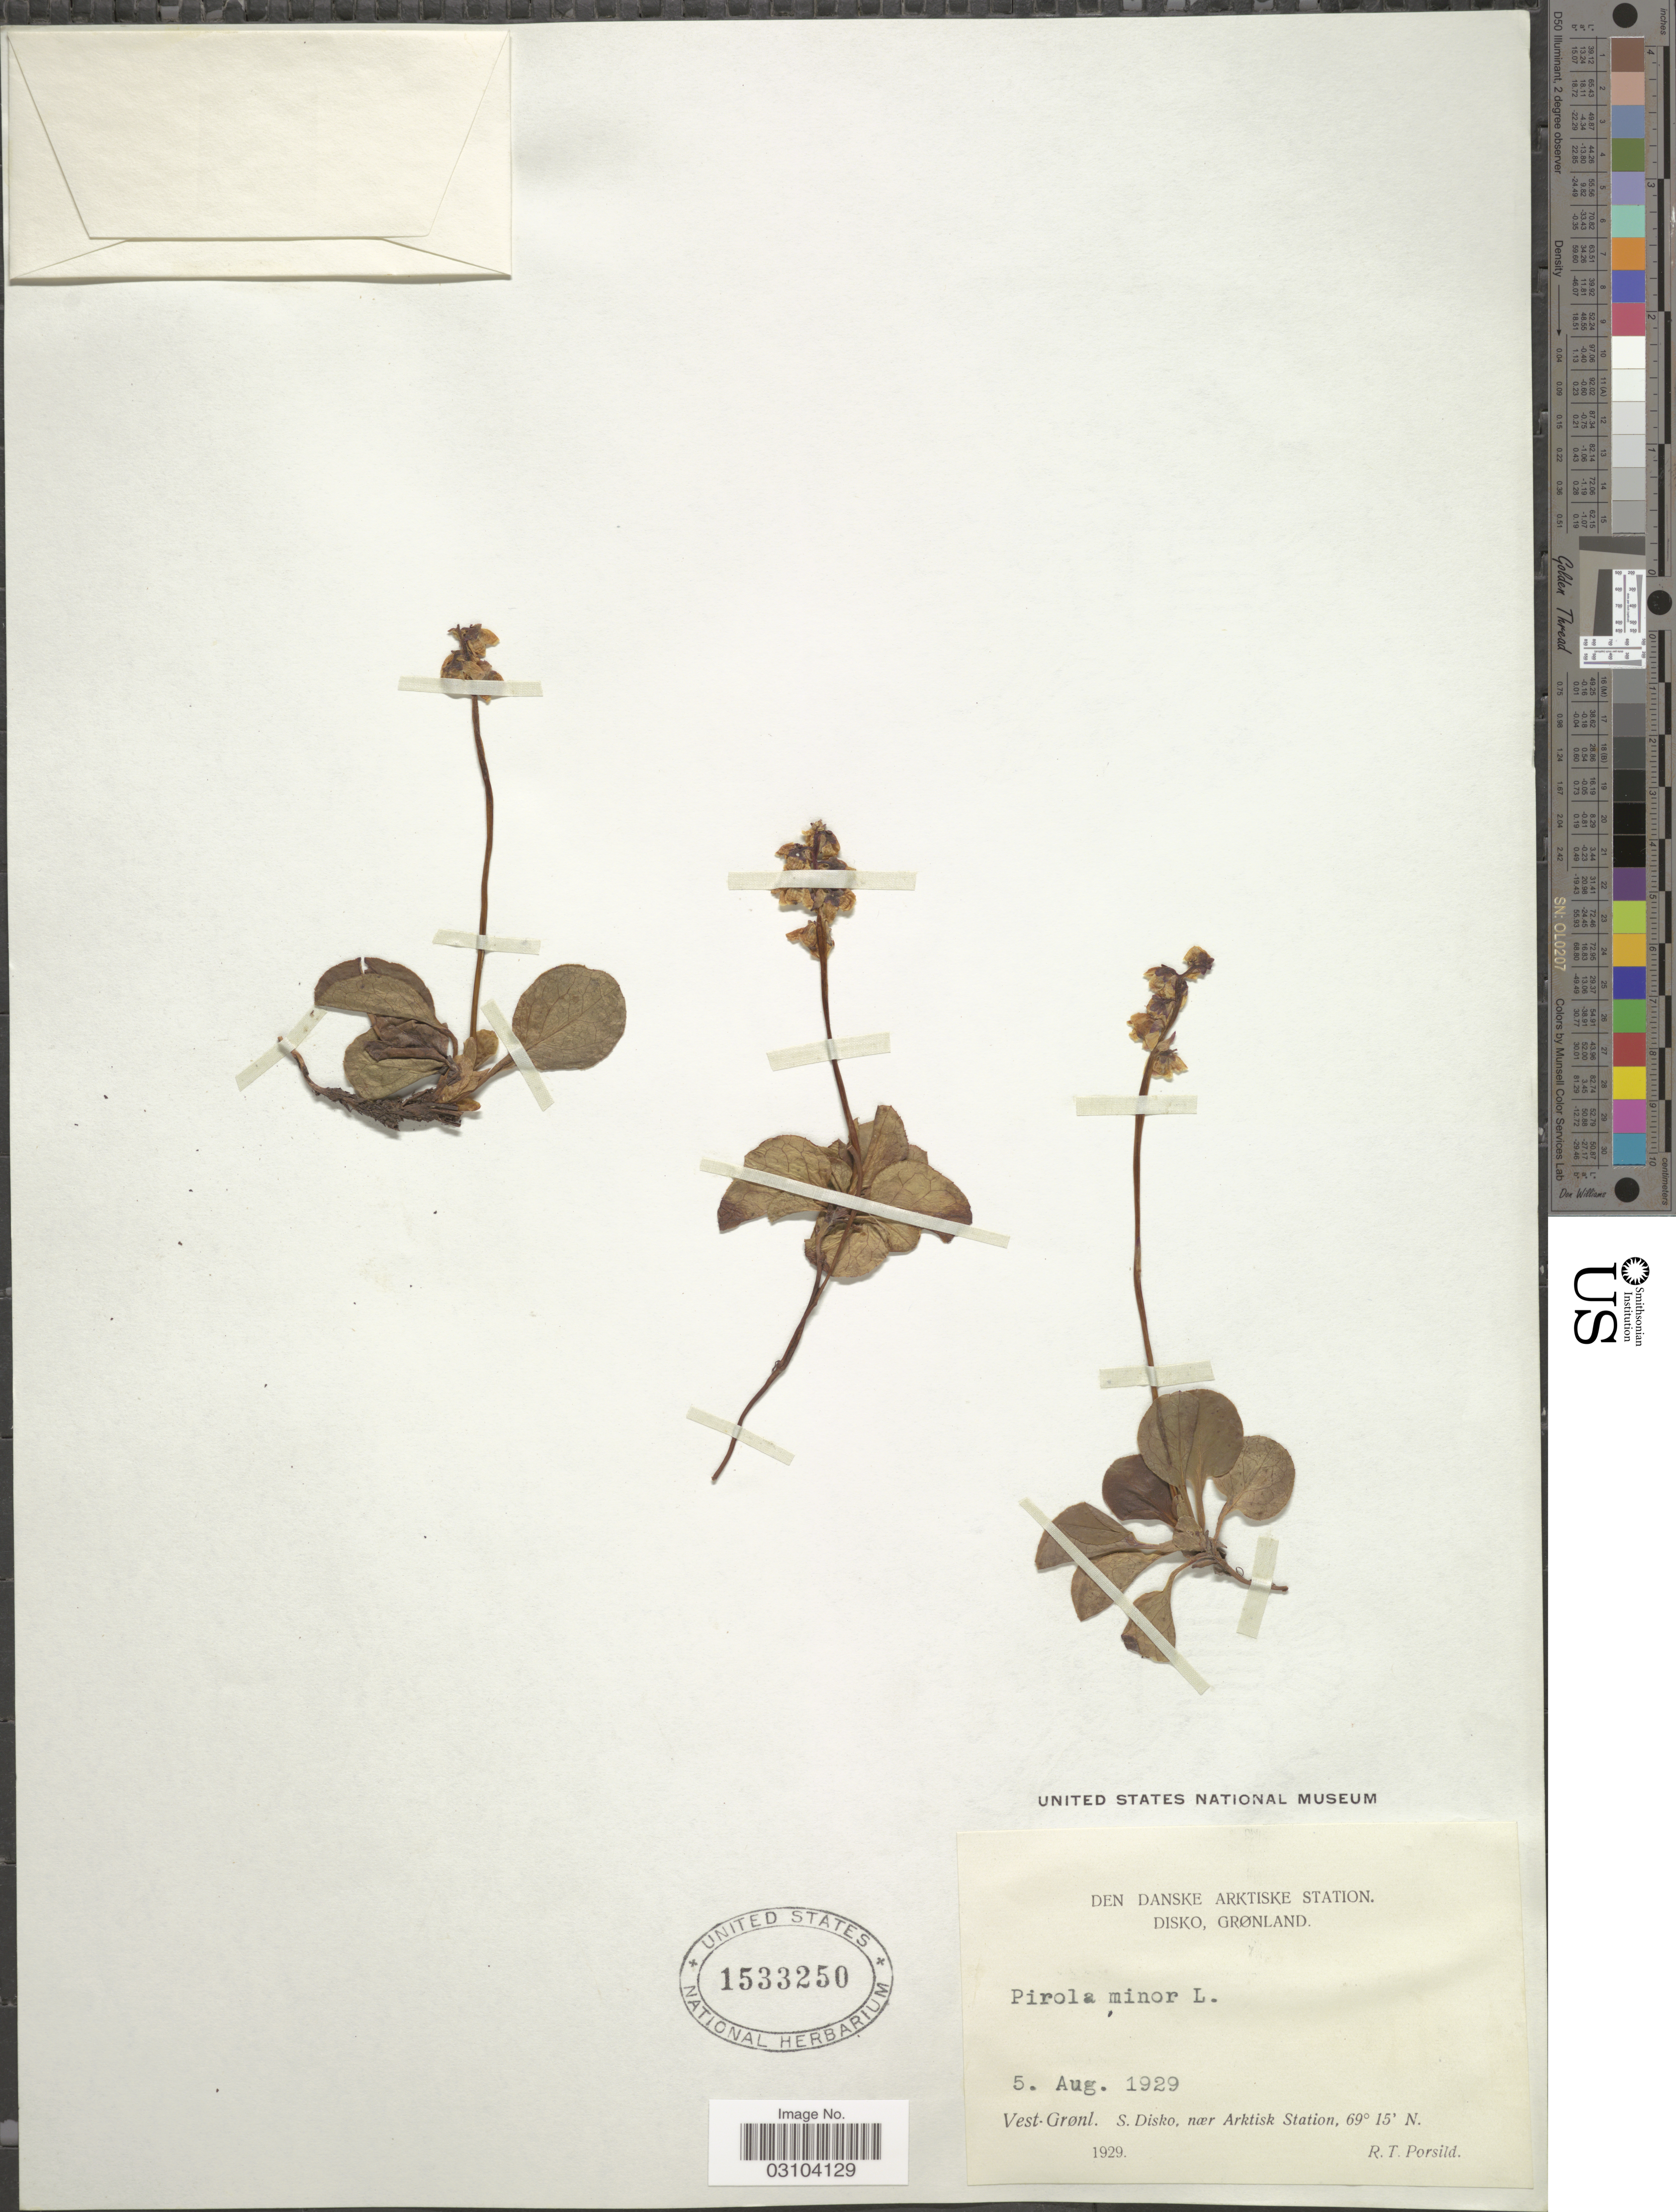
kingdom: Plantae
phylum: Tracheophyta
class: Magnoliopsida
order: Ericales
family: Ericaceae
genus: Pyrola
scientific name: Pyrola minor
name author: L.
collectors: R. T. Porsild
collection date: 1929-08-05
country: Greenland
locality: Den Danske Arktiske Station. Disko, Grønland. [unsure placement] Vest-Grønl. S. Disko, nær Arktisk Station.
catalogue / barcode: US 1533250